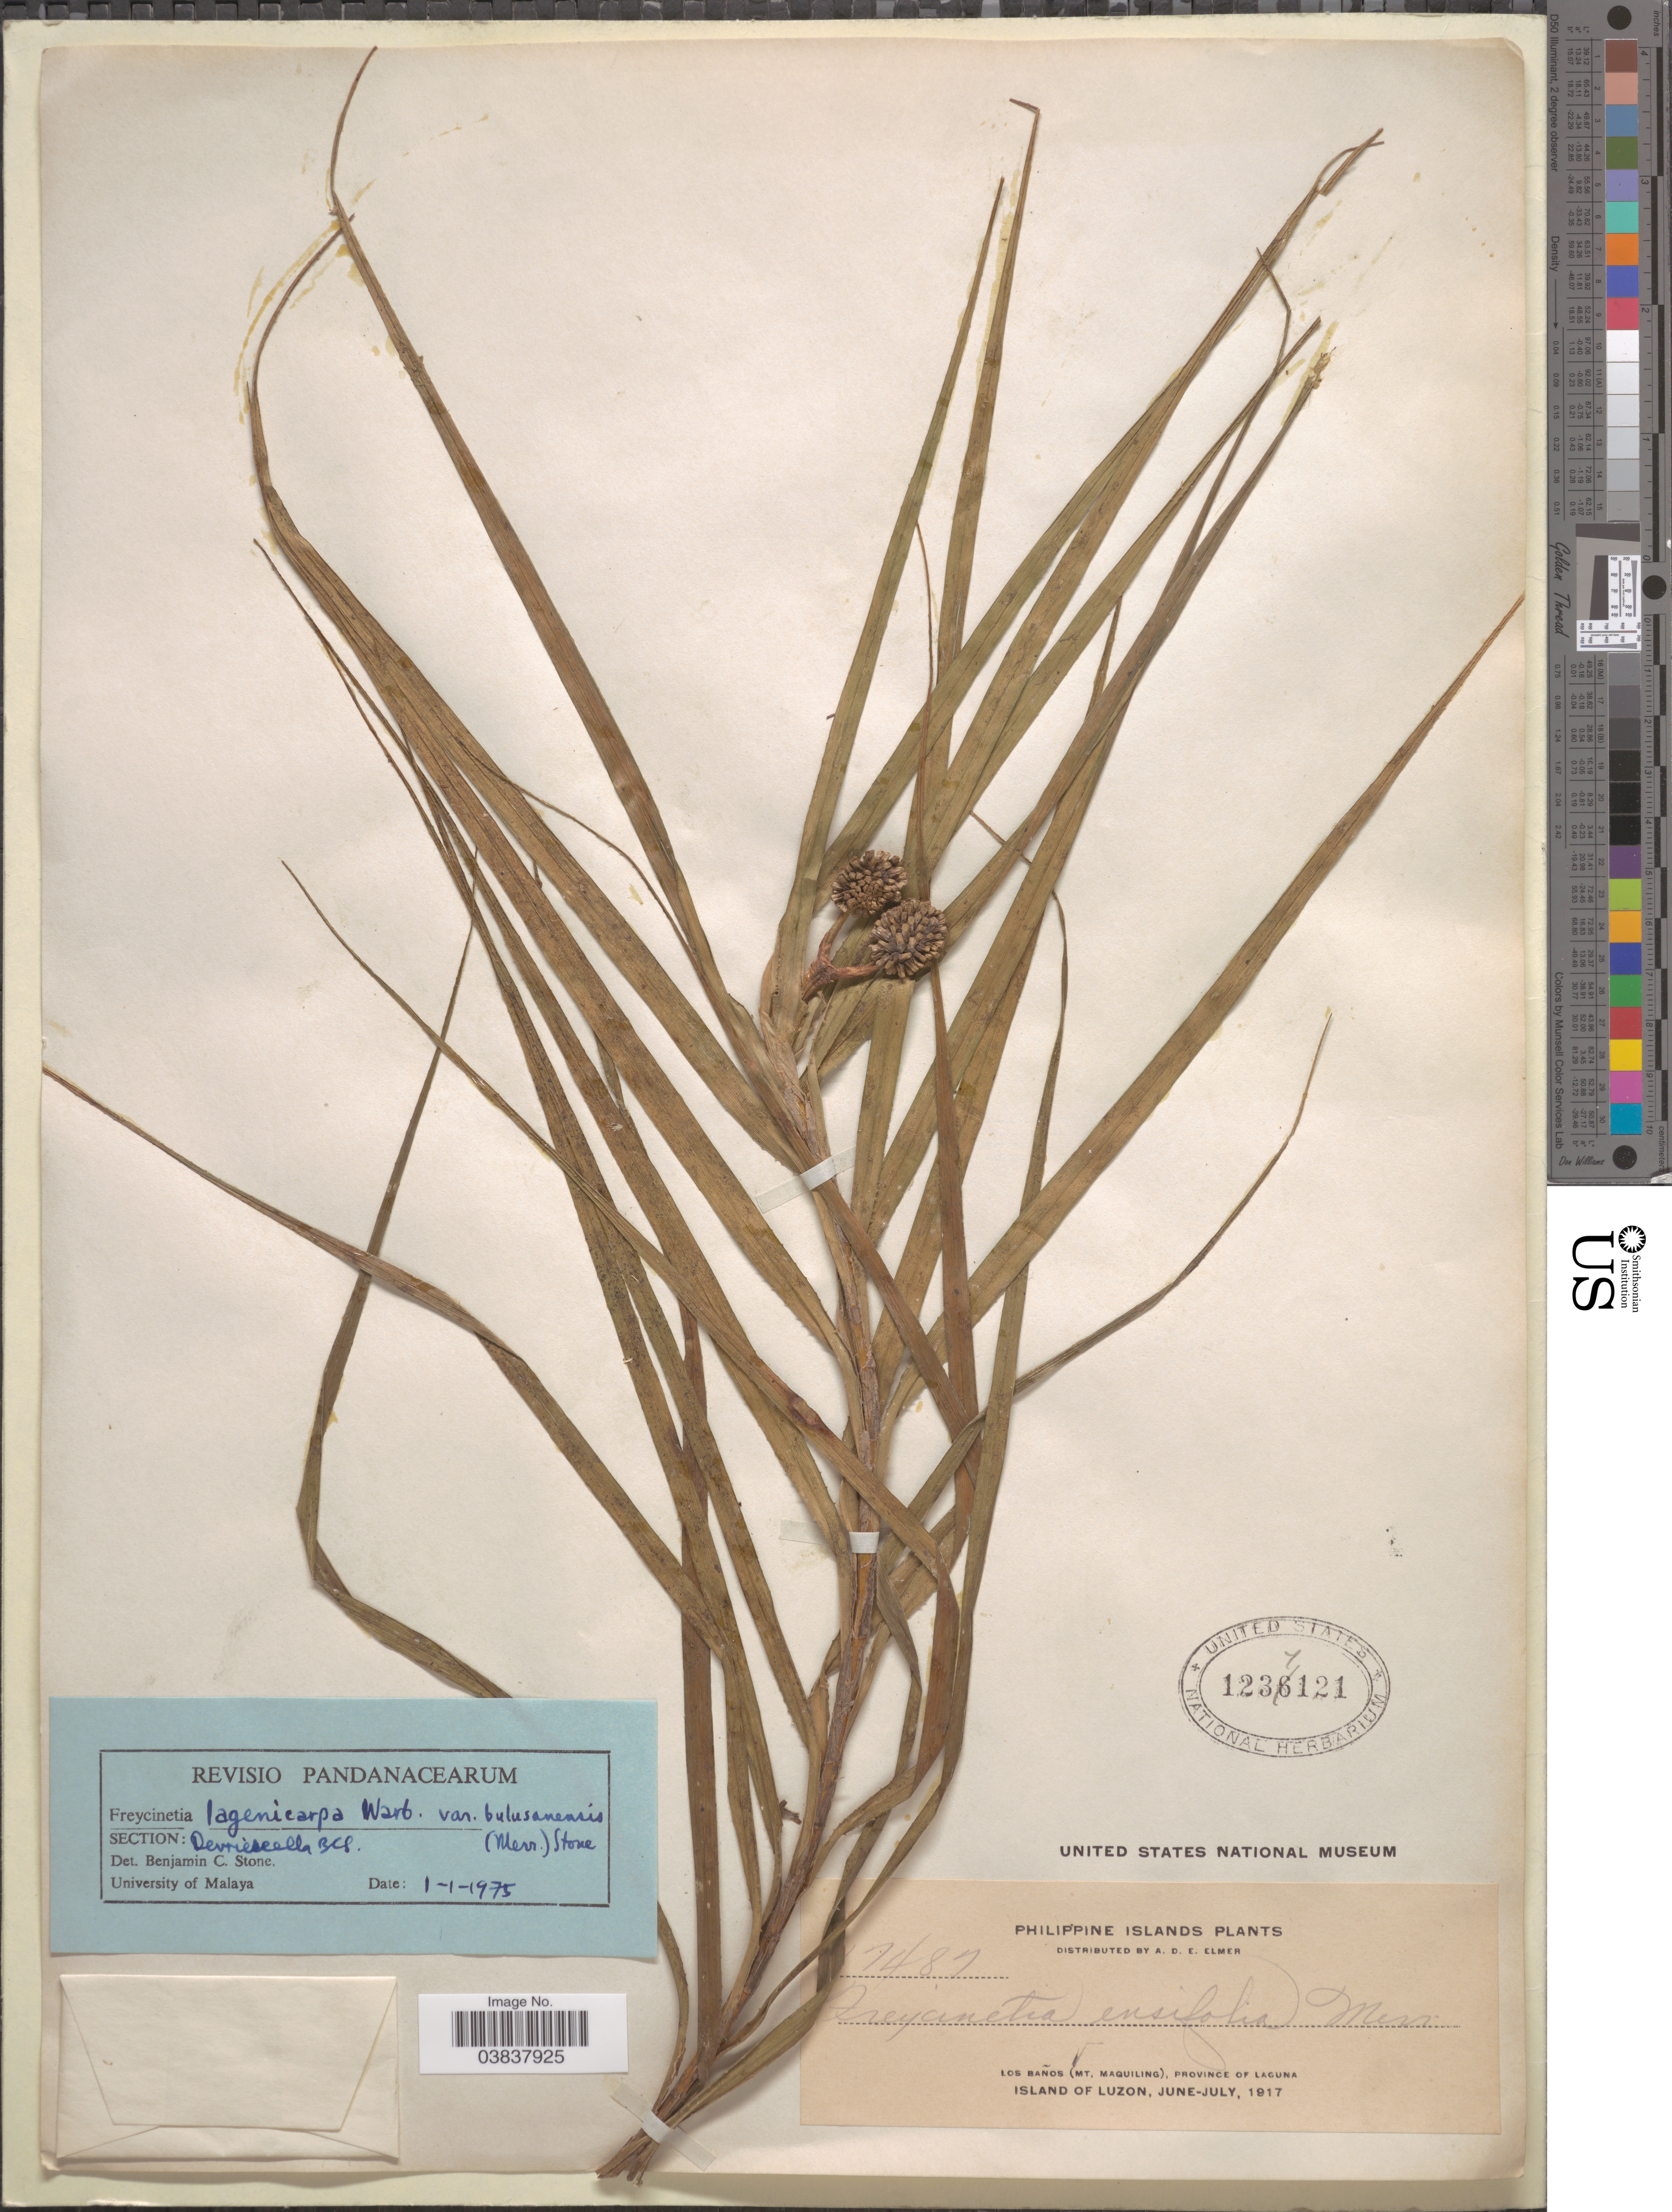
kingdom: Plantae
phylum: Tracheophyta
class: Liliopsida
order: Pandanales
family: Pandanaceae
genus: Freycinetia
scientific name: Freycinetia lagenicarpa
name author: Warb.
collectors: A. D. E. Elmer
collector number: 17487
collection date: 1917-06/1917-07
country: Philippines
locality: Los Baños (Mt. Maquiling), Province of Laguna, Island of Luzon.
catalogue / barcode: US 1237121